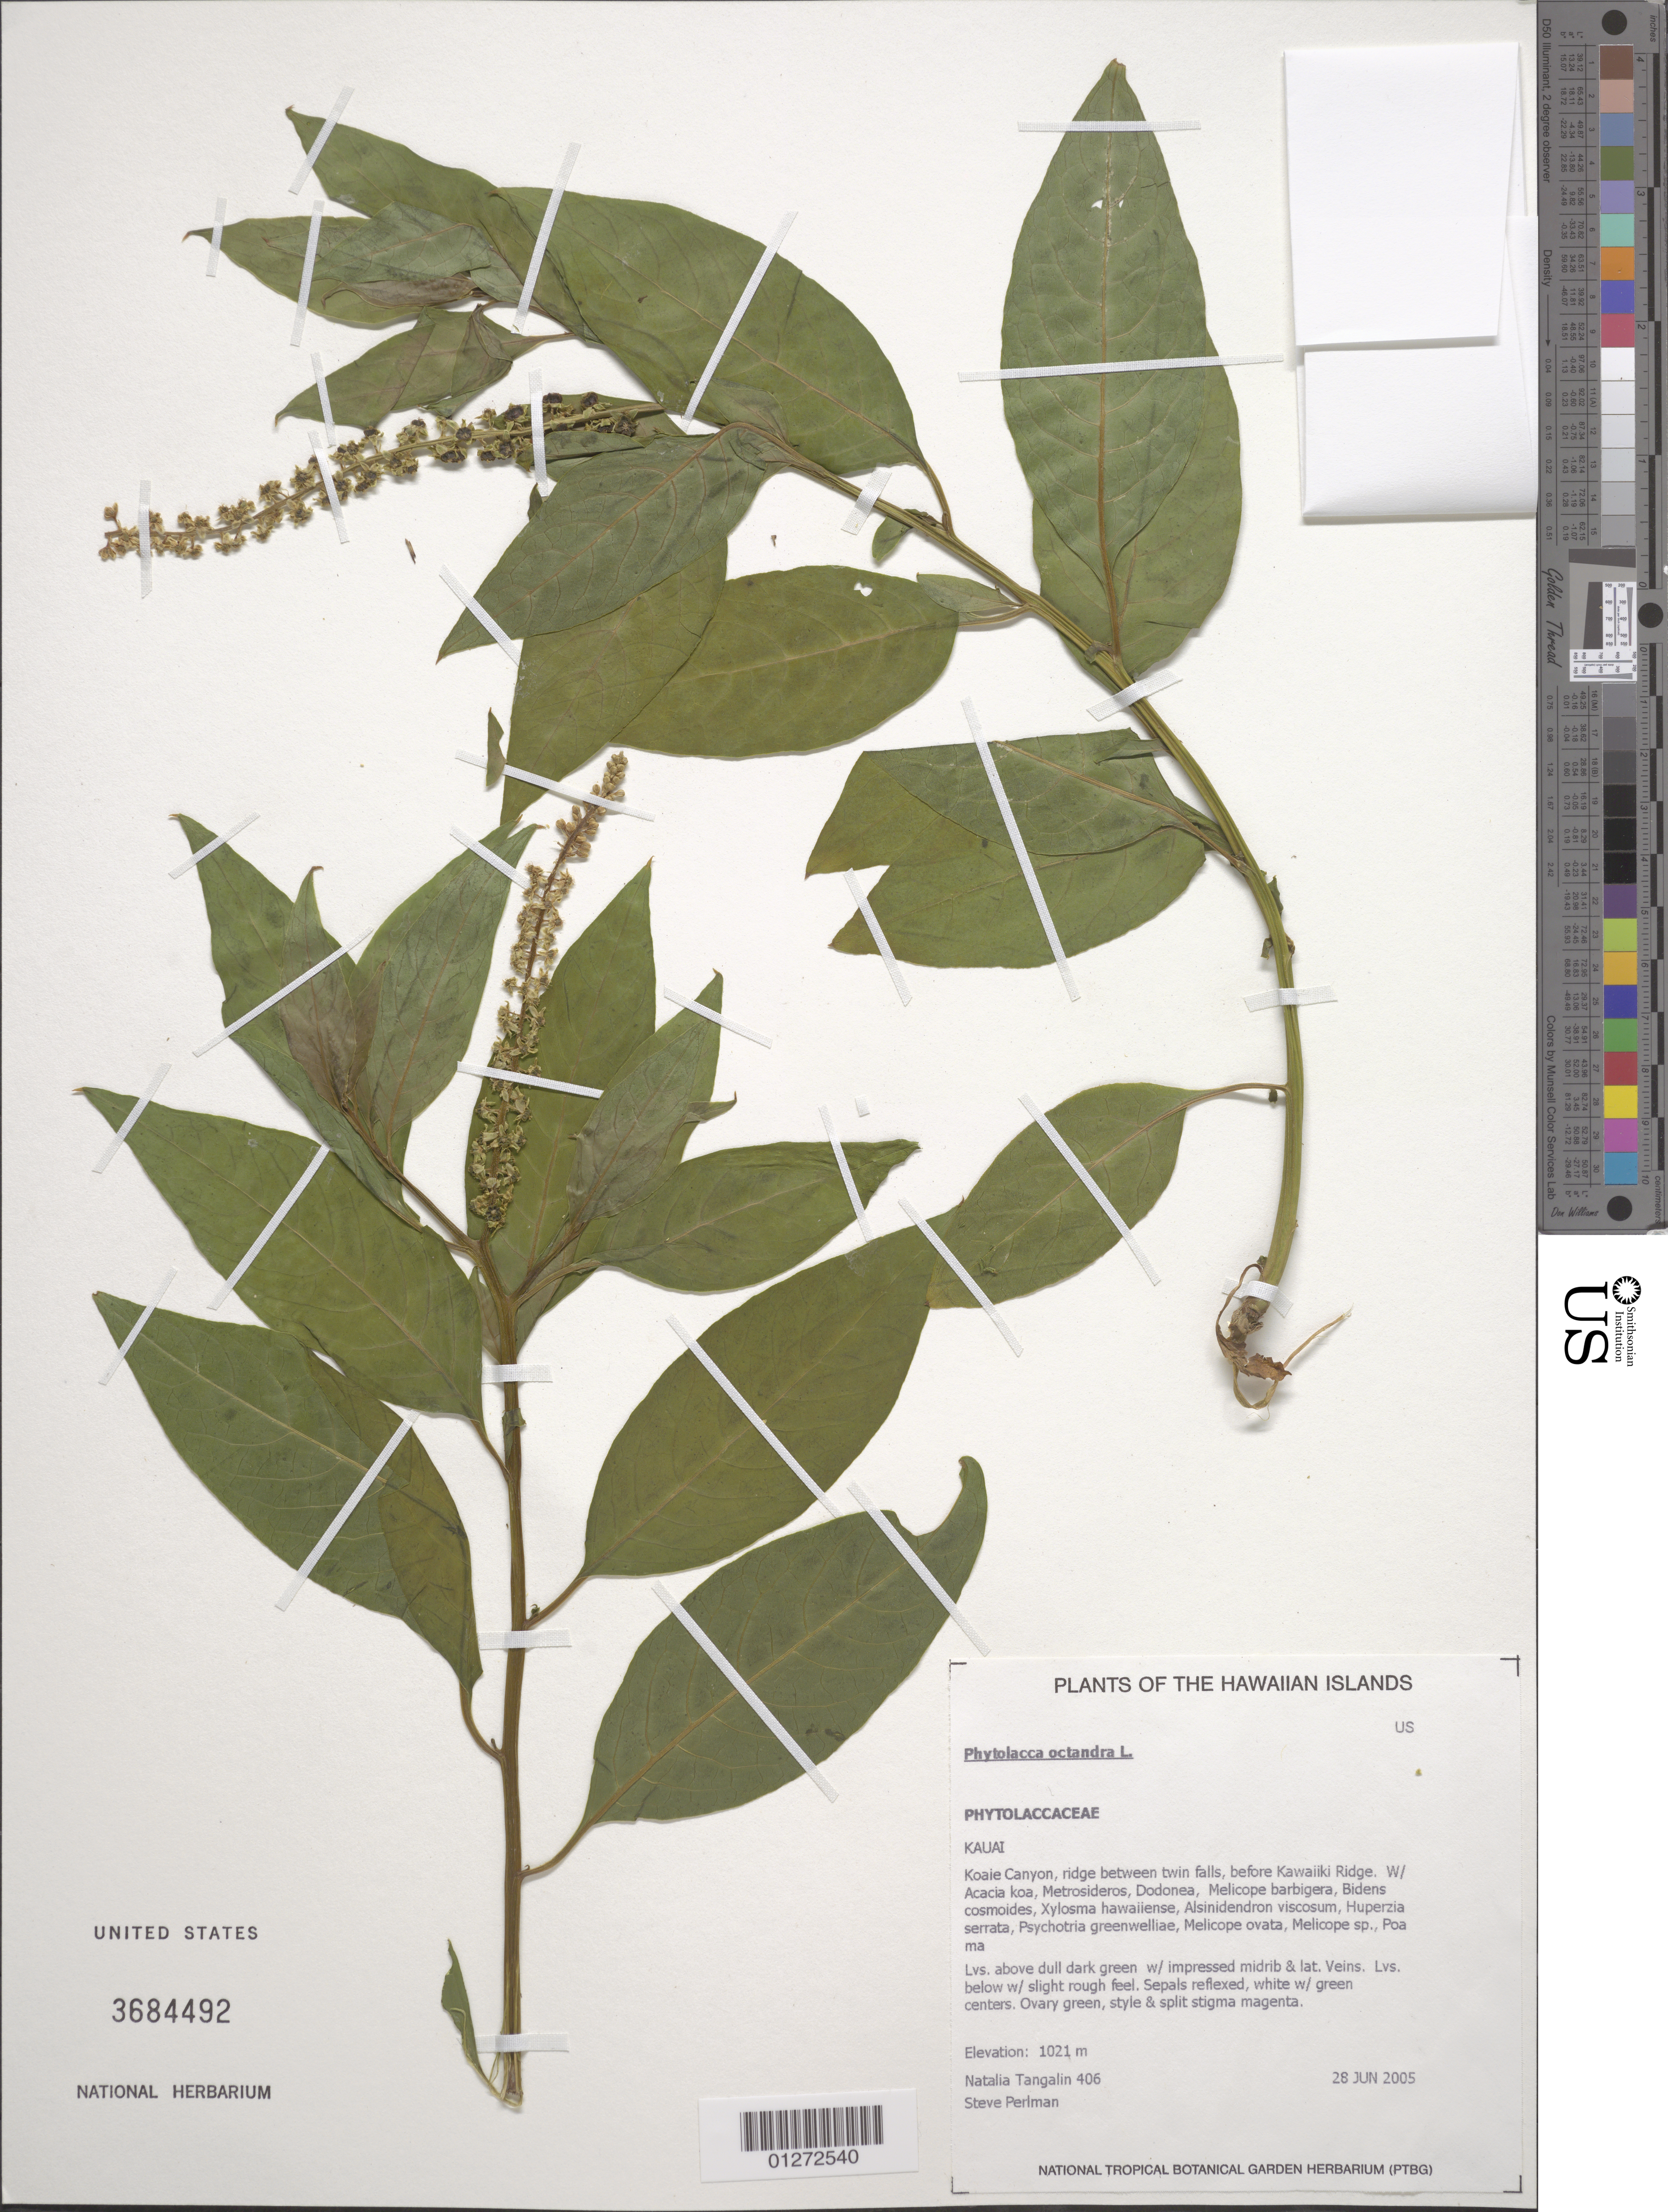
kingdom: Plantae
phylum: Tracheophyta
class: Magnoliopsida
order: Caryophyllales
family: Phytolaccaceae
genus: Phytolacca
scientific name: Phytolacca octandra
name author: L.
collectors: N. Tangalin & S. P. Perlman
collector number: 406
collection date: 2005-06-28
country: United States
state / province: Hawaii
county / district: Kaui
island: Kaua'i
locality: Koaie Canyon, ridge between twin falls, before Kawaiki Ridge.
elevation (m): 1021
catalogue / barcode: US 3684492